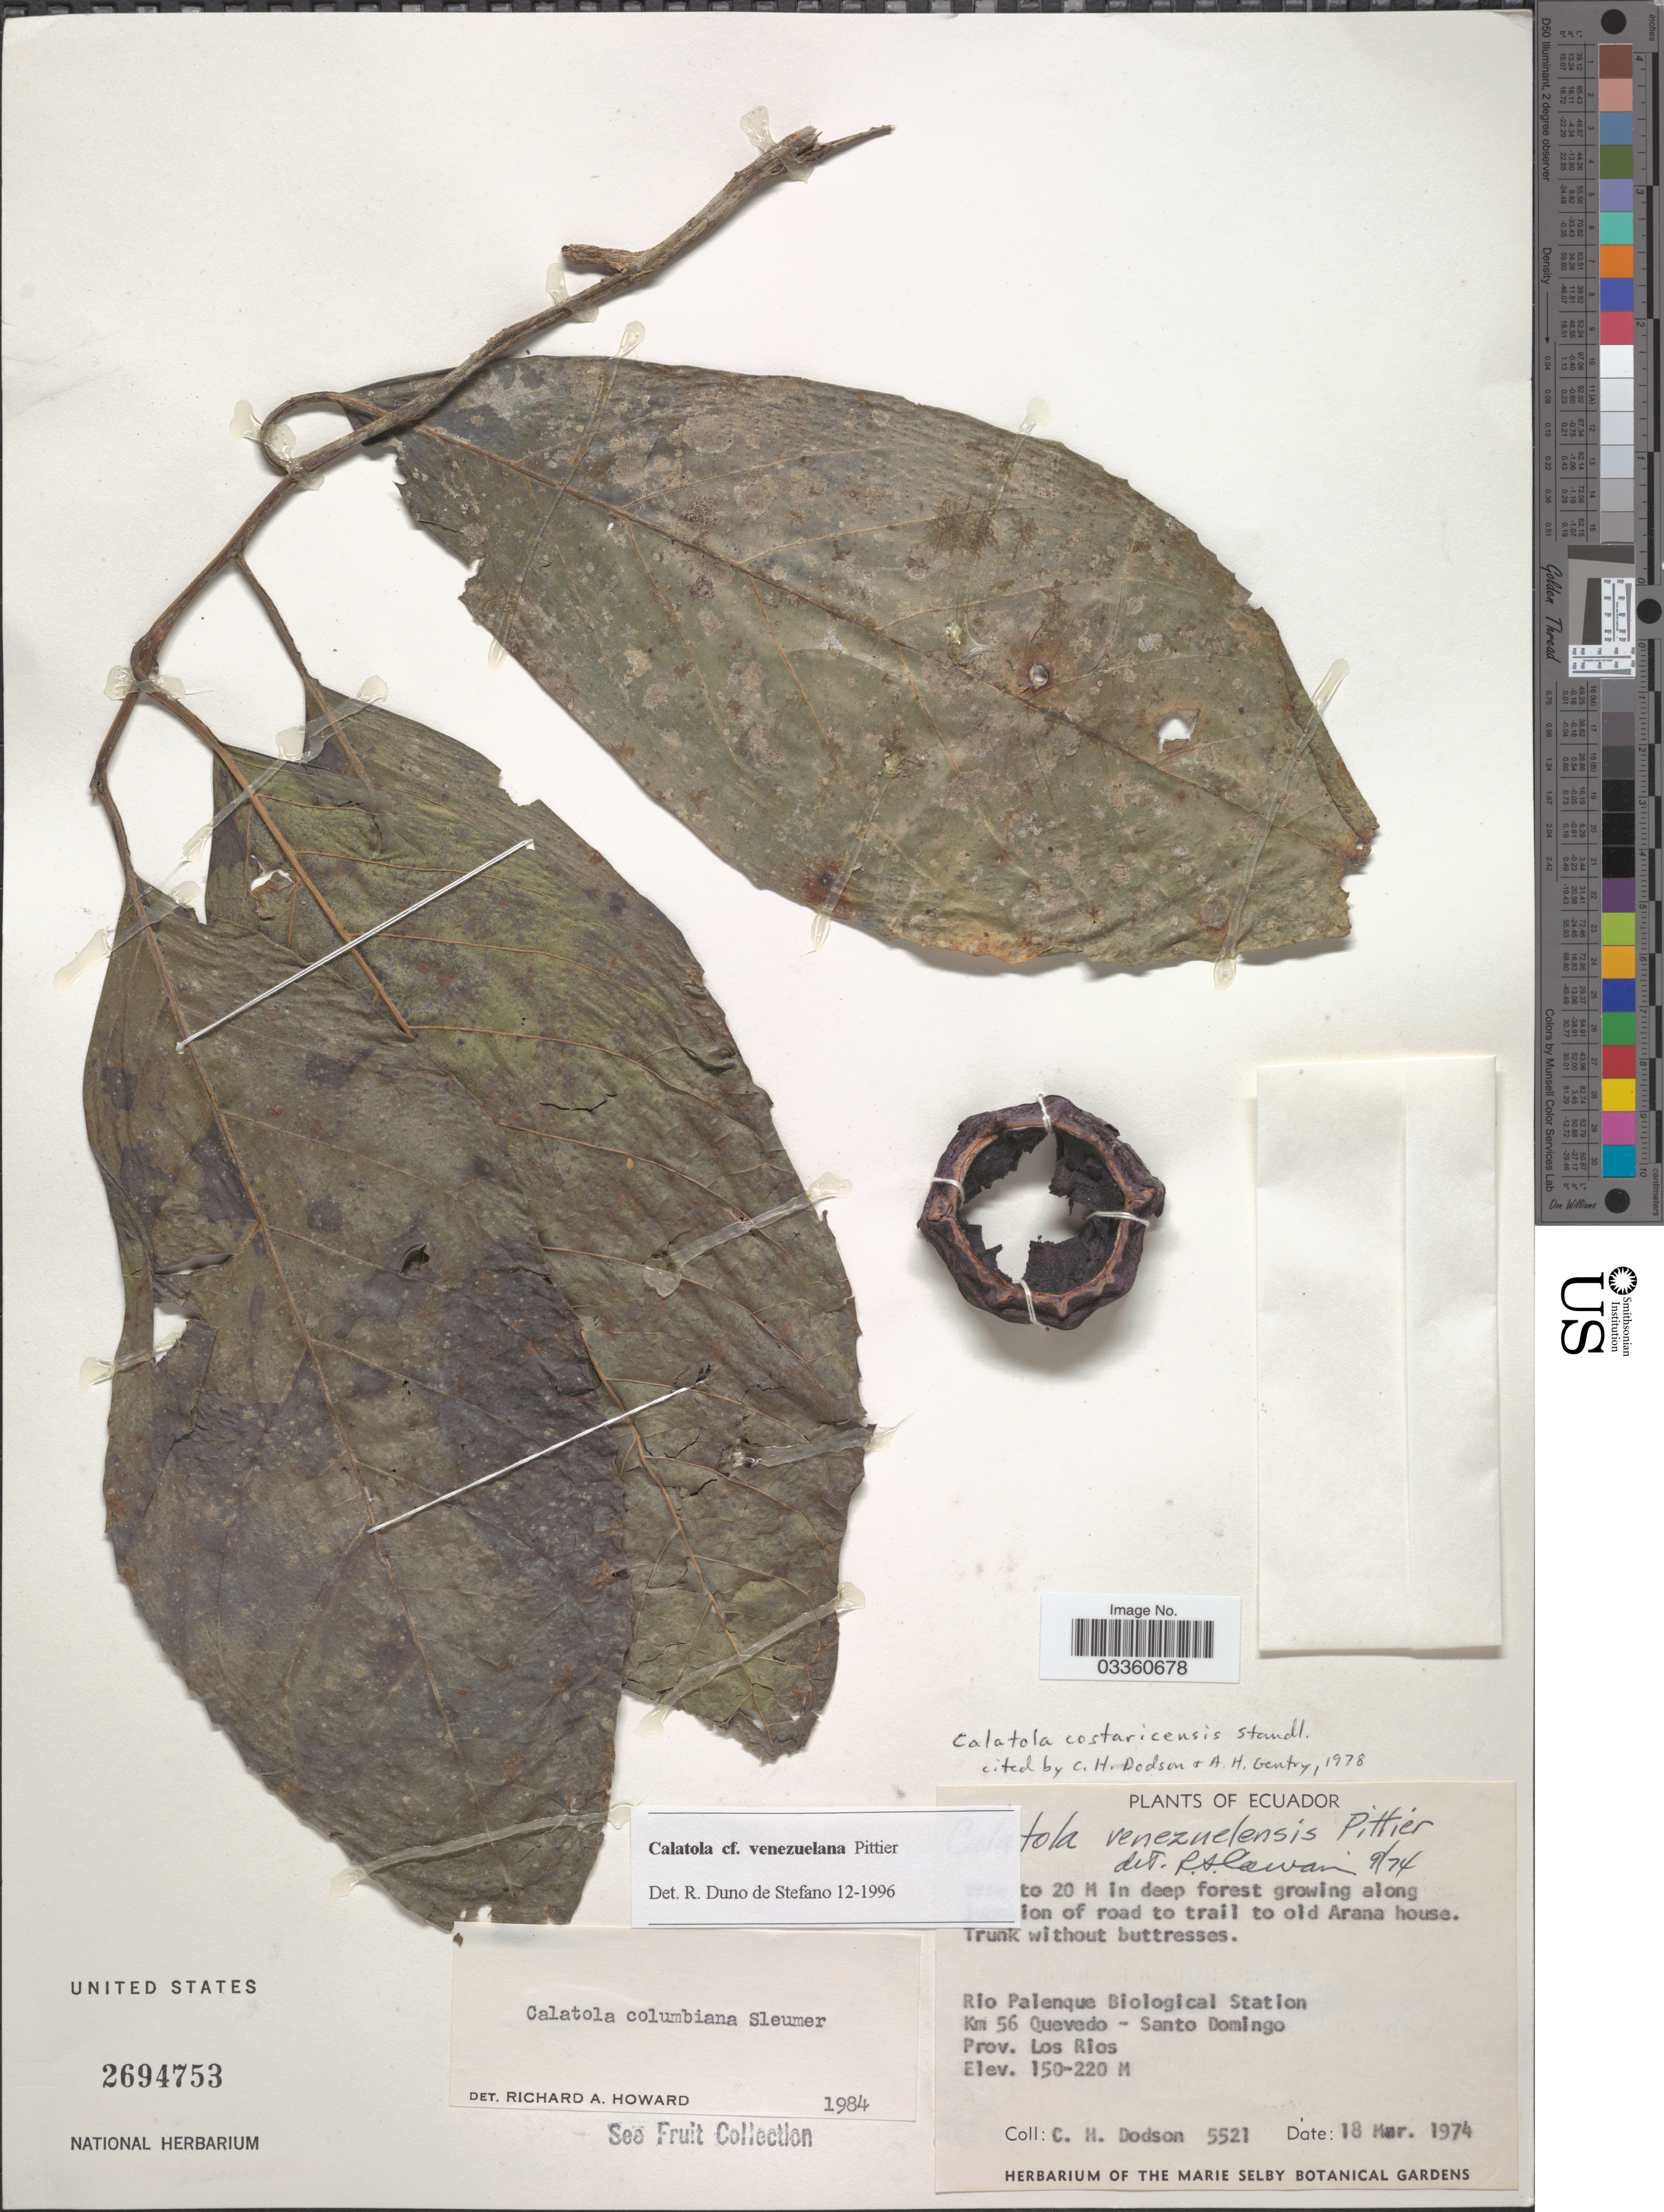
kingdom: Plantae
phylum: Tracheophyta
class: Magnoliopsida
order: Metteniusales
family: Metteniusaceae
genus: Calatola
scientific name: Calatola venezuelana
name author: Pittier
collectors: C. H. Dodson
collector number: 5521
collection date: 1974-03-18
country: Ecuador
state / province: Los Ríos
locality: [illegible text]to 20 M in deep forest growing along [illegible text]ion of road to trail to old Arana house, Rio Palenque Biological Station, Km 56 Quevedo - Santo Domingo.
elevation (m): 150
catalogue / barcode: US 2694753